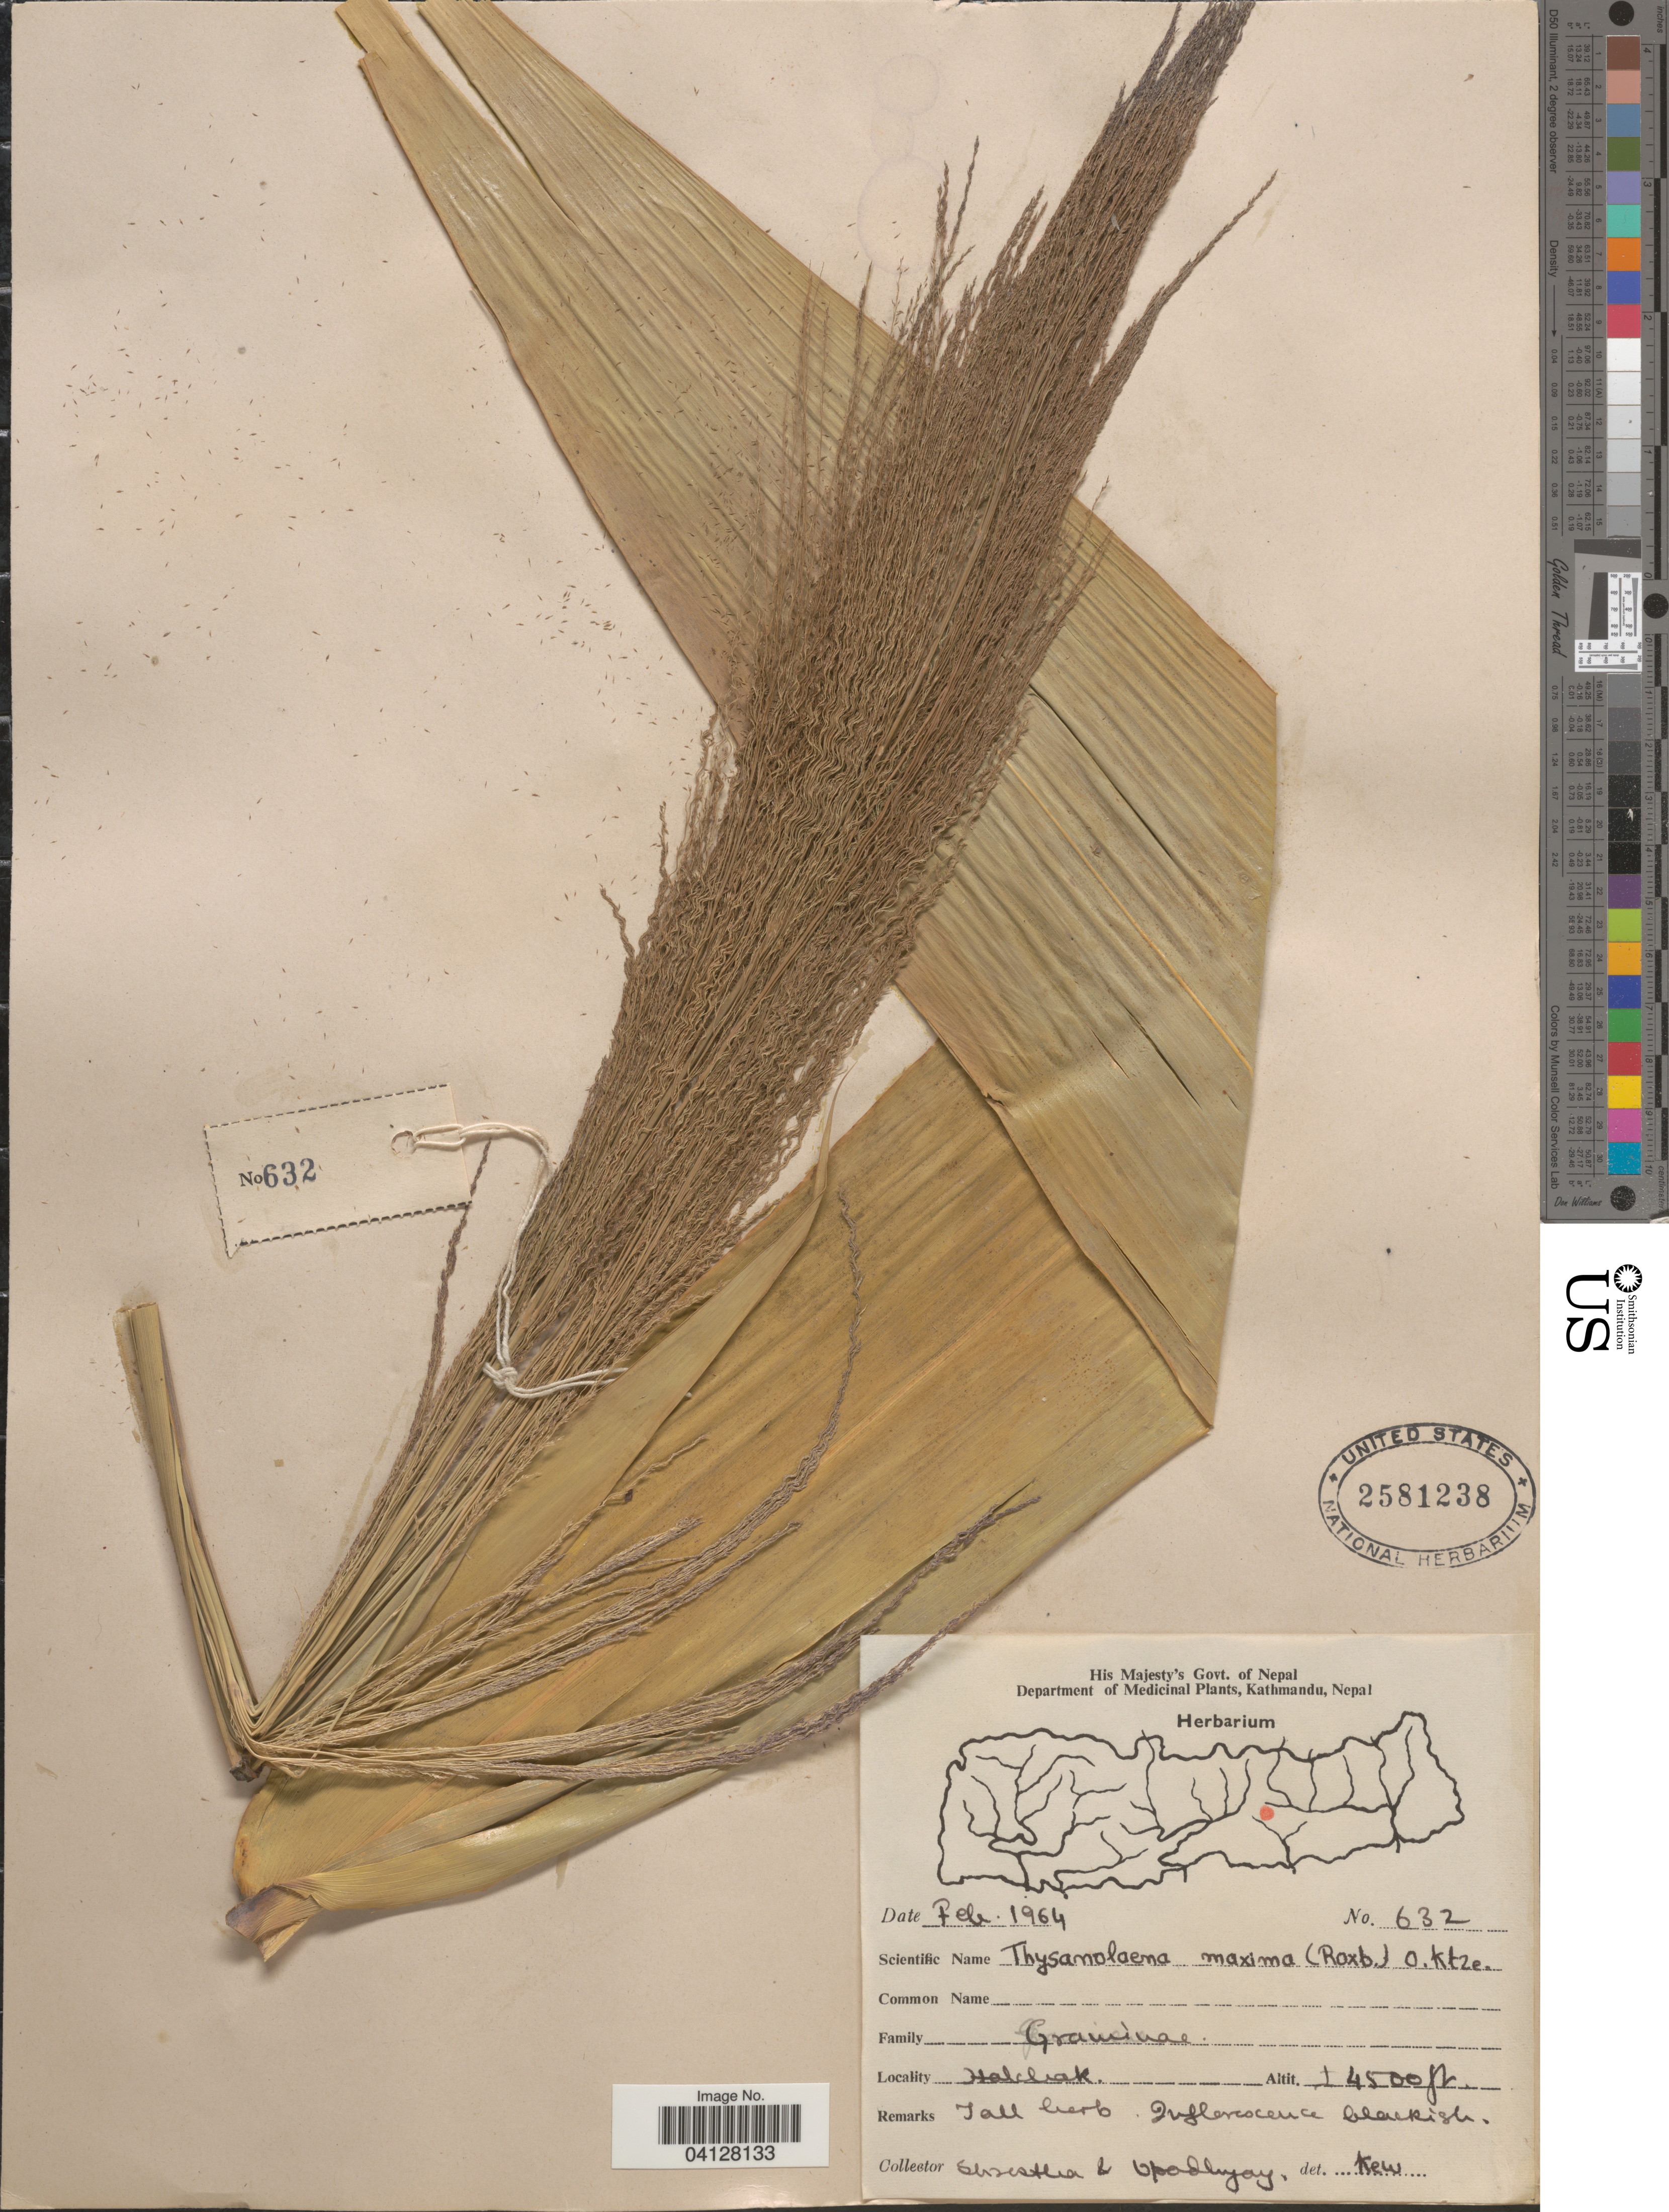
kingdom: Plantae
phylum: Tracheophyta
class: Liliopsida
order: Poales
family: Poaceae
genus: Thysanolaena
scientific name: Thysanolaena maxima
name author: (Roxb.) Kuntze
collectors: -. Shrestha & Upadhyay, --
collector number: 632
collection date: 1964-02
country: India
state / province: West Bengal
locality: Halchak. (Jalchak)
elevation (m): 1372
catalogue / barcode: US 2581238